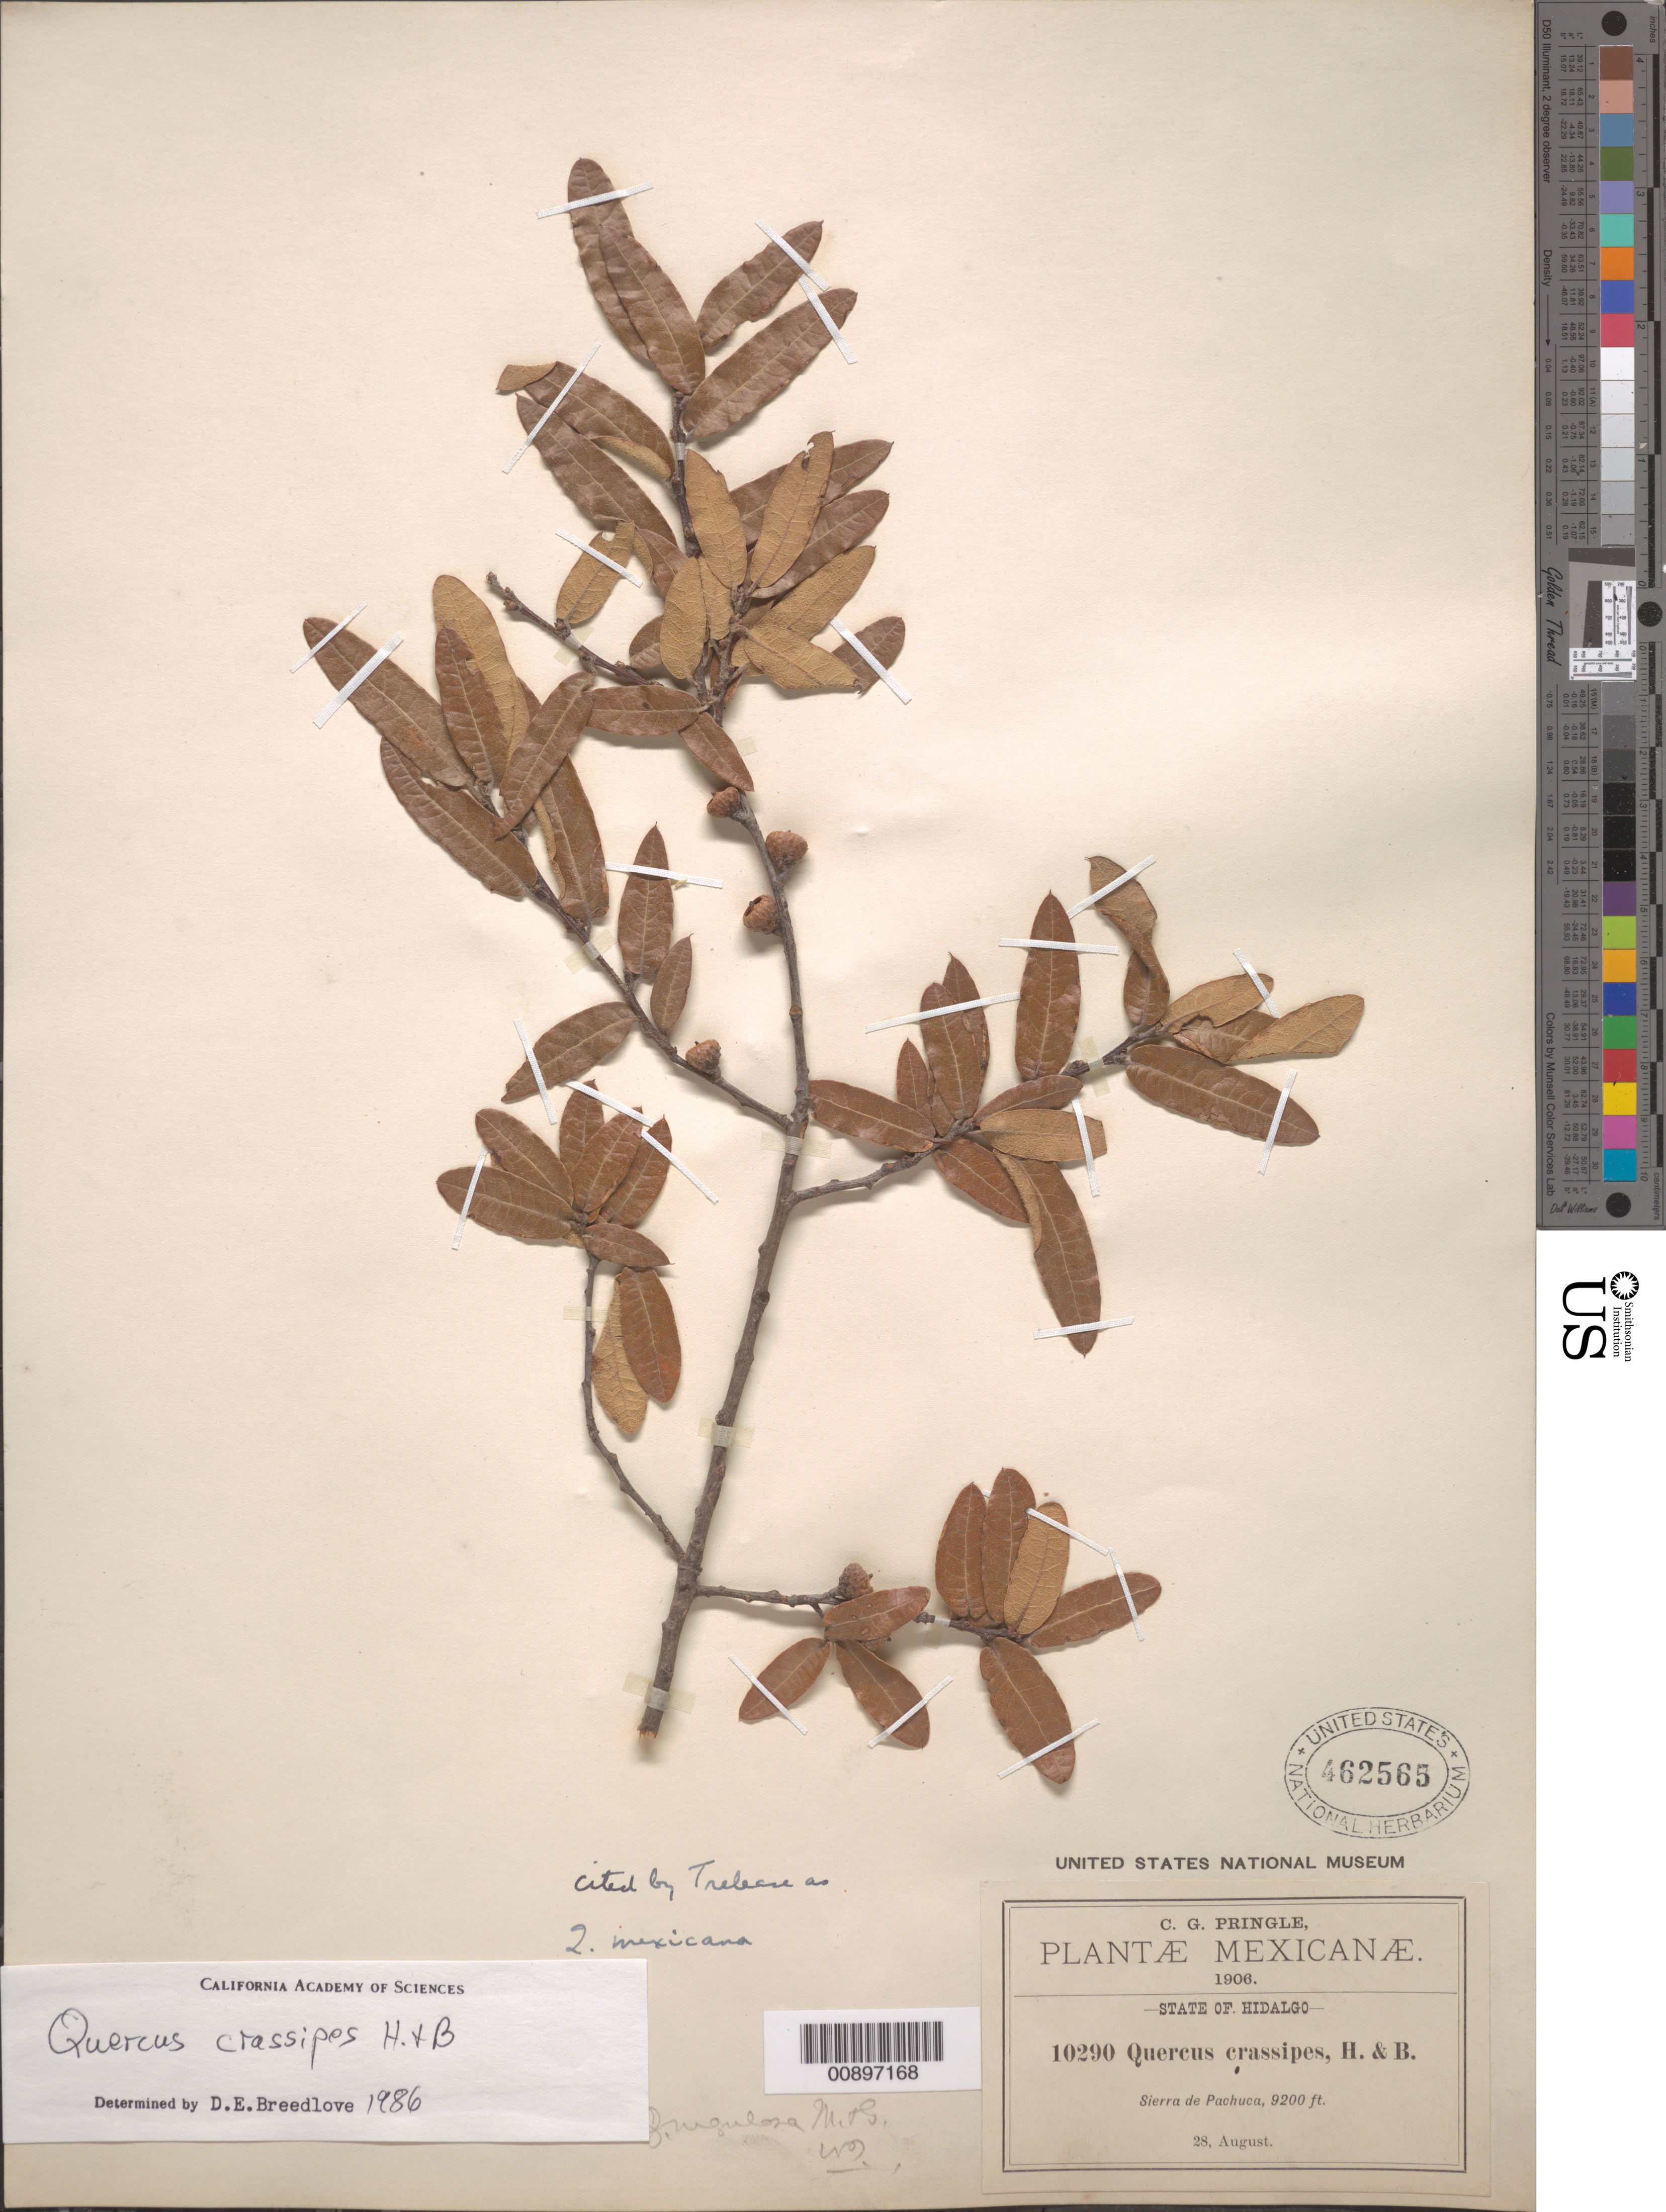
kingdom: Plantae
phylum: Tracheophyta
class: Magnoliopsida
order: Fagales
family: Fagaceae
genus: Quercus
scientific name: Quercus crassipes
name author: Humb. & Bonpl.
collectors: C. G. Pringle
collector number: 10290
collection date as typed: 28 Aug 1906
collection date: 1906-08-28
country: Mexico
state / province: Hidalgo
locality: Sierra de Pachuca, Hidalgo.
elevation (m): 2804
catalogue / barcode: US 462565